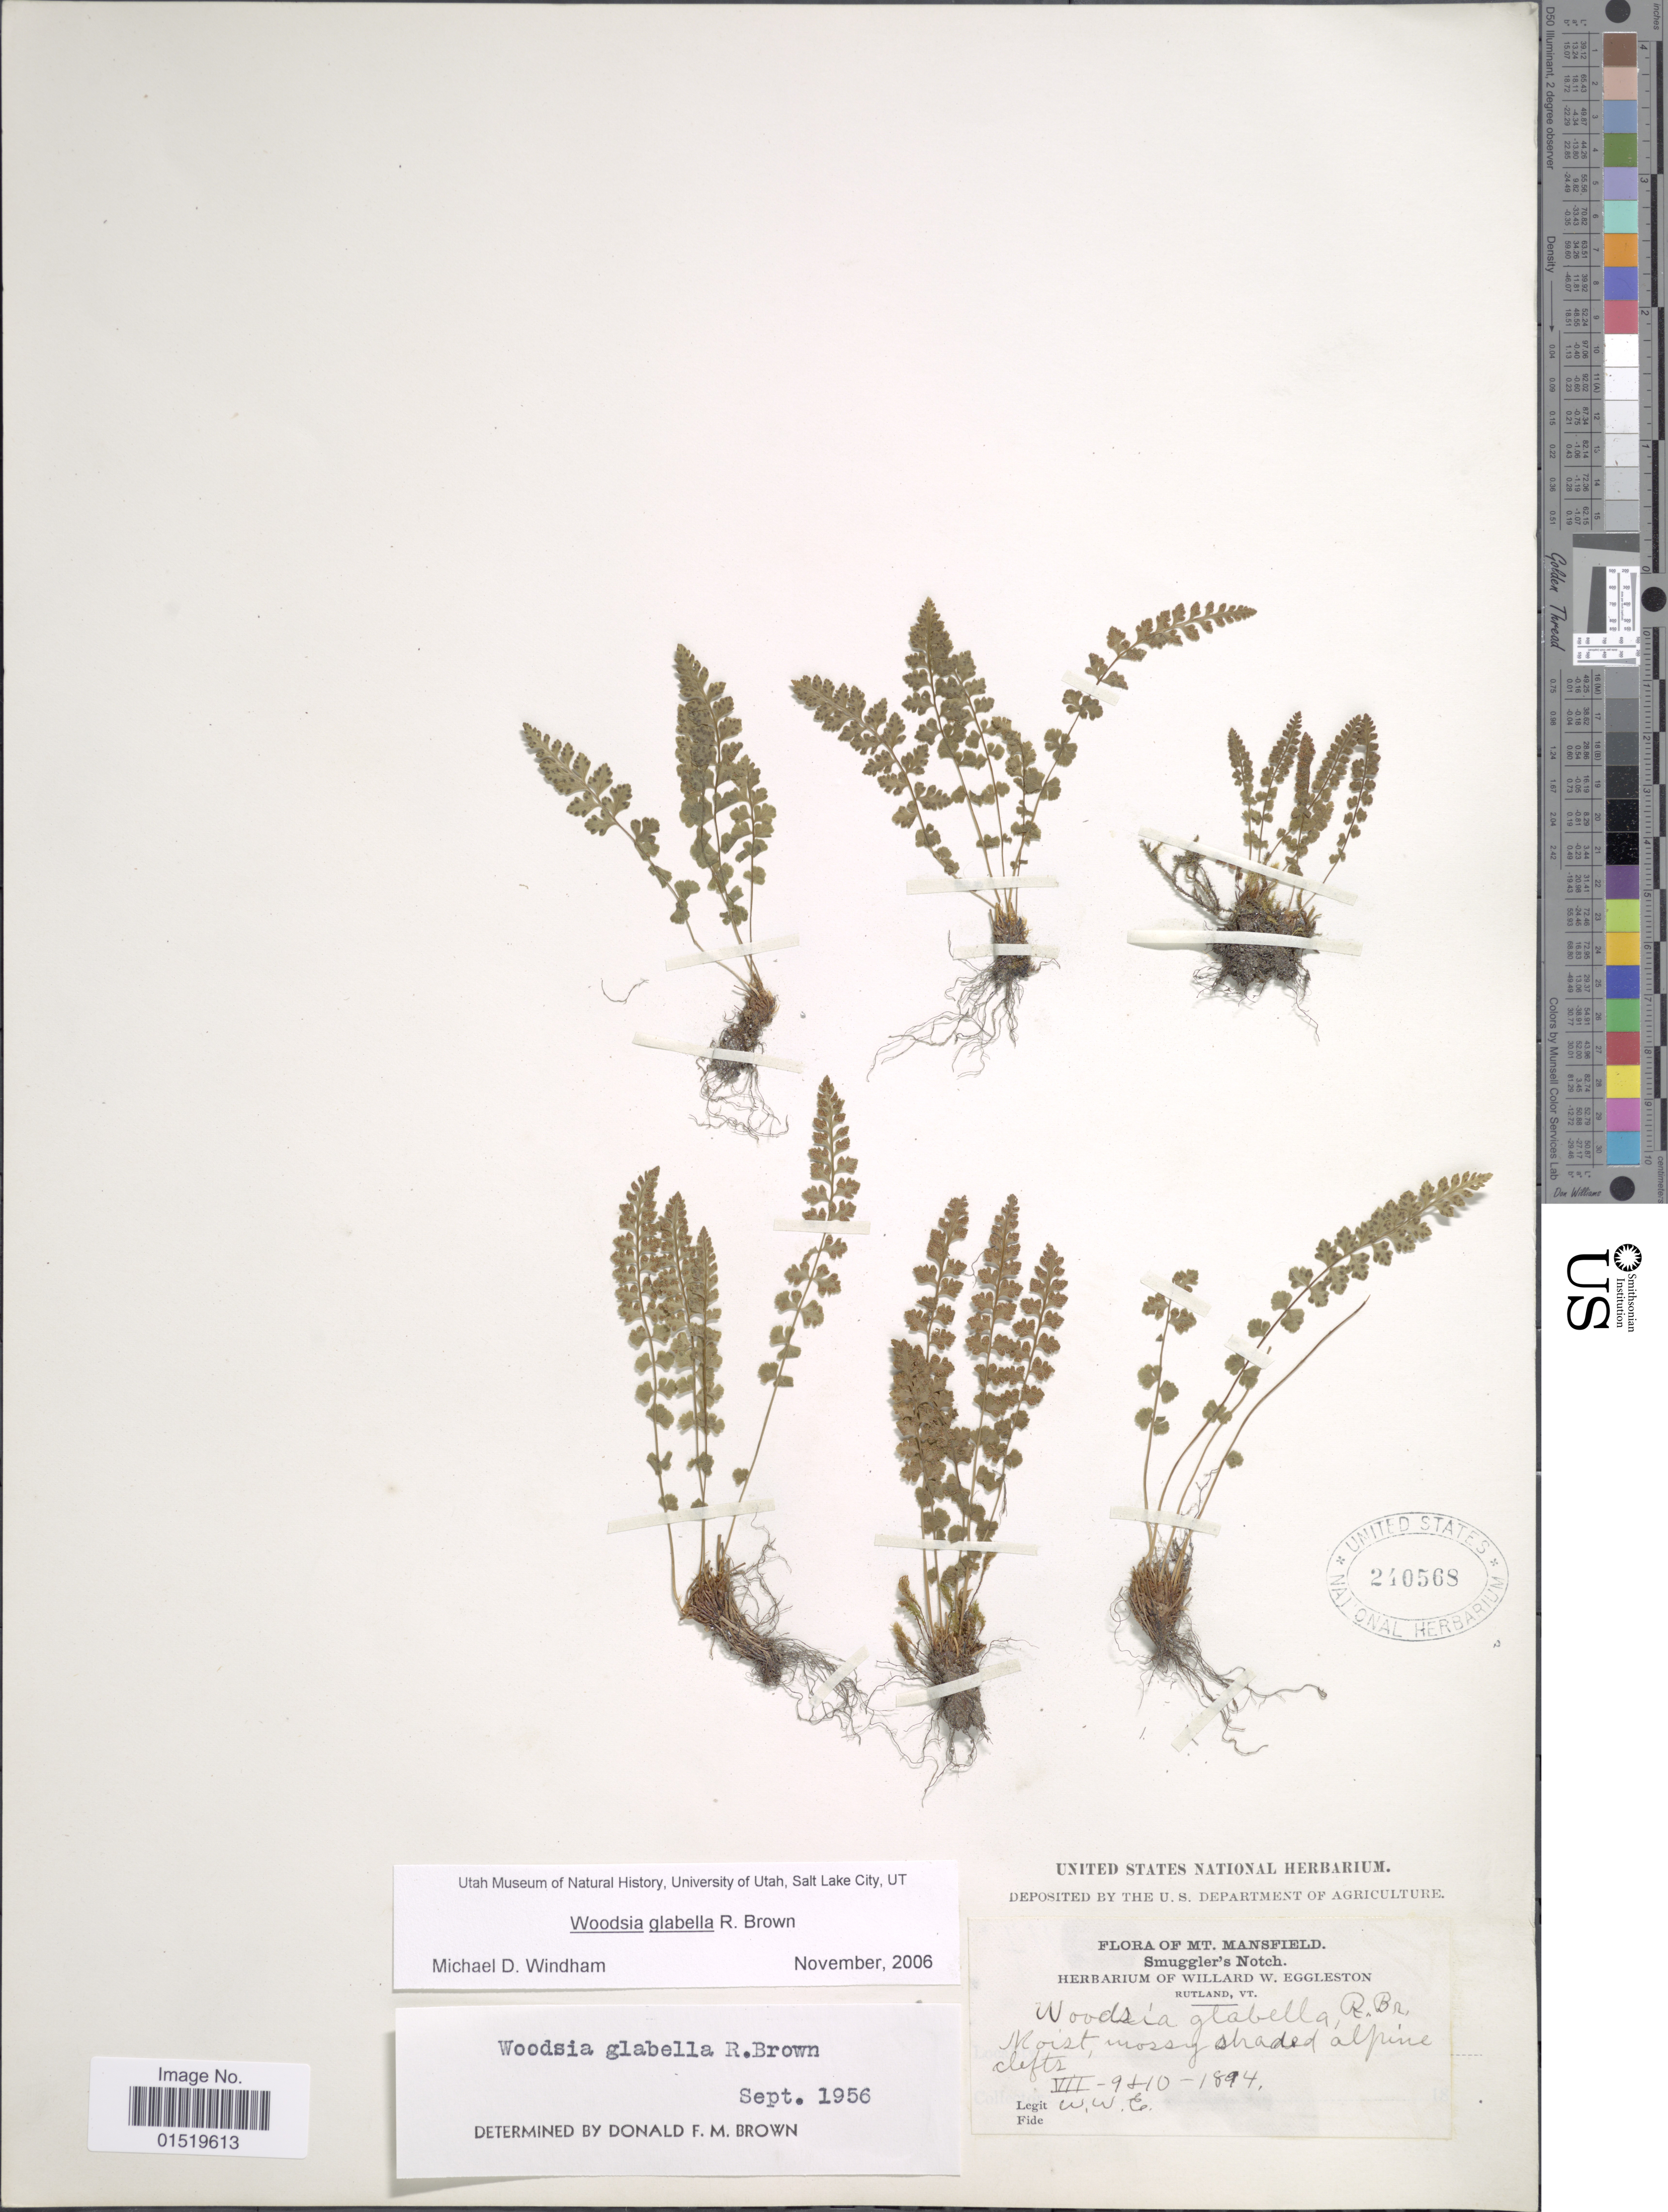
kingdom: Plantae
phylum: Tracheophyta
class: Polypodiopsida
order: Polypodiales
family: Woodsiaceae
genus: Woodsia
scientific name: Woodsia glabella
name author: R. Br.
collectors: W. W. Eggleston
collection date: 1894-07-09/1894-07-10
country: United States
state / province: Vermont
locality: Mt Mansfield, Smuggler's Notch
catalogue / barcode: US 240568